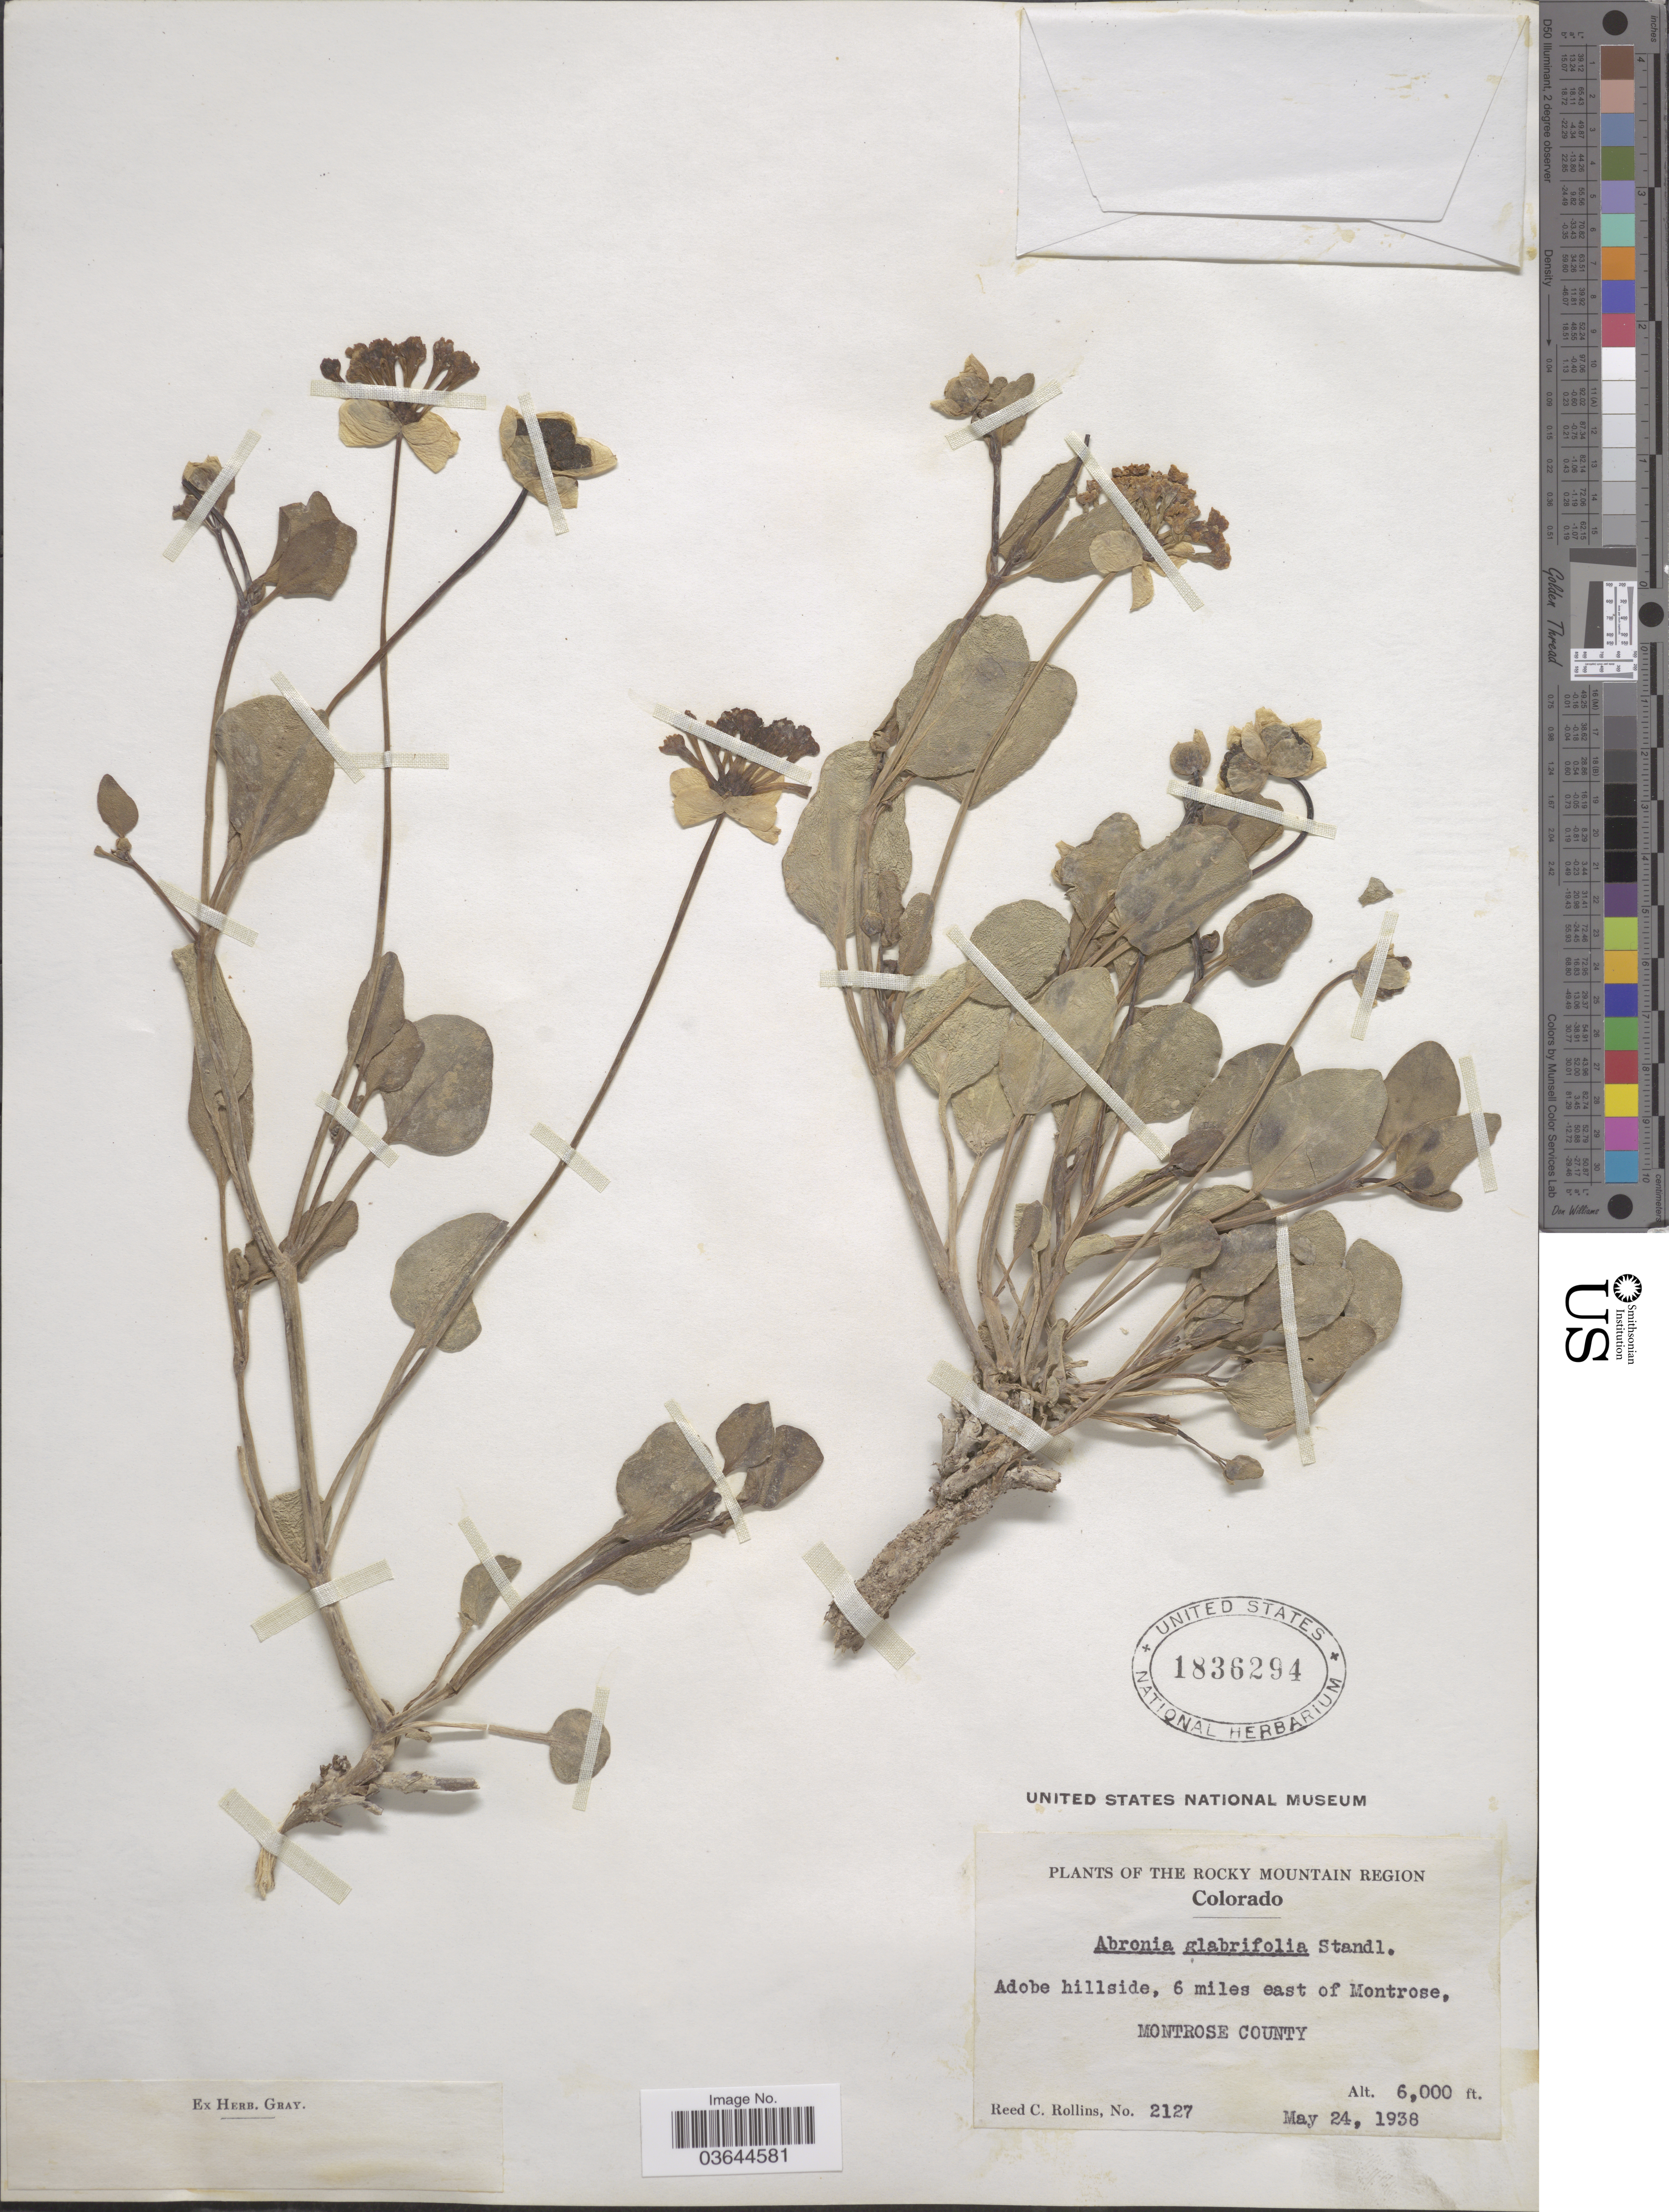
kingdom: Plantae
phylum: Tracheophyta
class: Magnoliopsida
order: Caryophyllales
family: Nyctaginaceae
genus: Abronia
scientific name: Abronia glabrifolia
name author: Standl.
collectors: R. C. Rollins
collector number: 2127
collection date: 1938-05-24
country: United States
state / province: Colorado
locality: The Rocky Mountain Region. Adobe hillside, 6 miles east of Montrose, Montrose County.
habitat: adobe hillside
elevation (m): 1829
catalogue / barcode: US 1836294